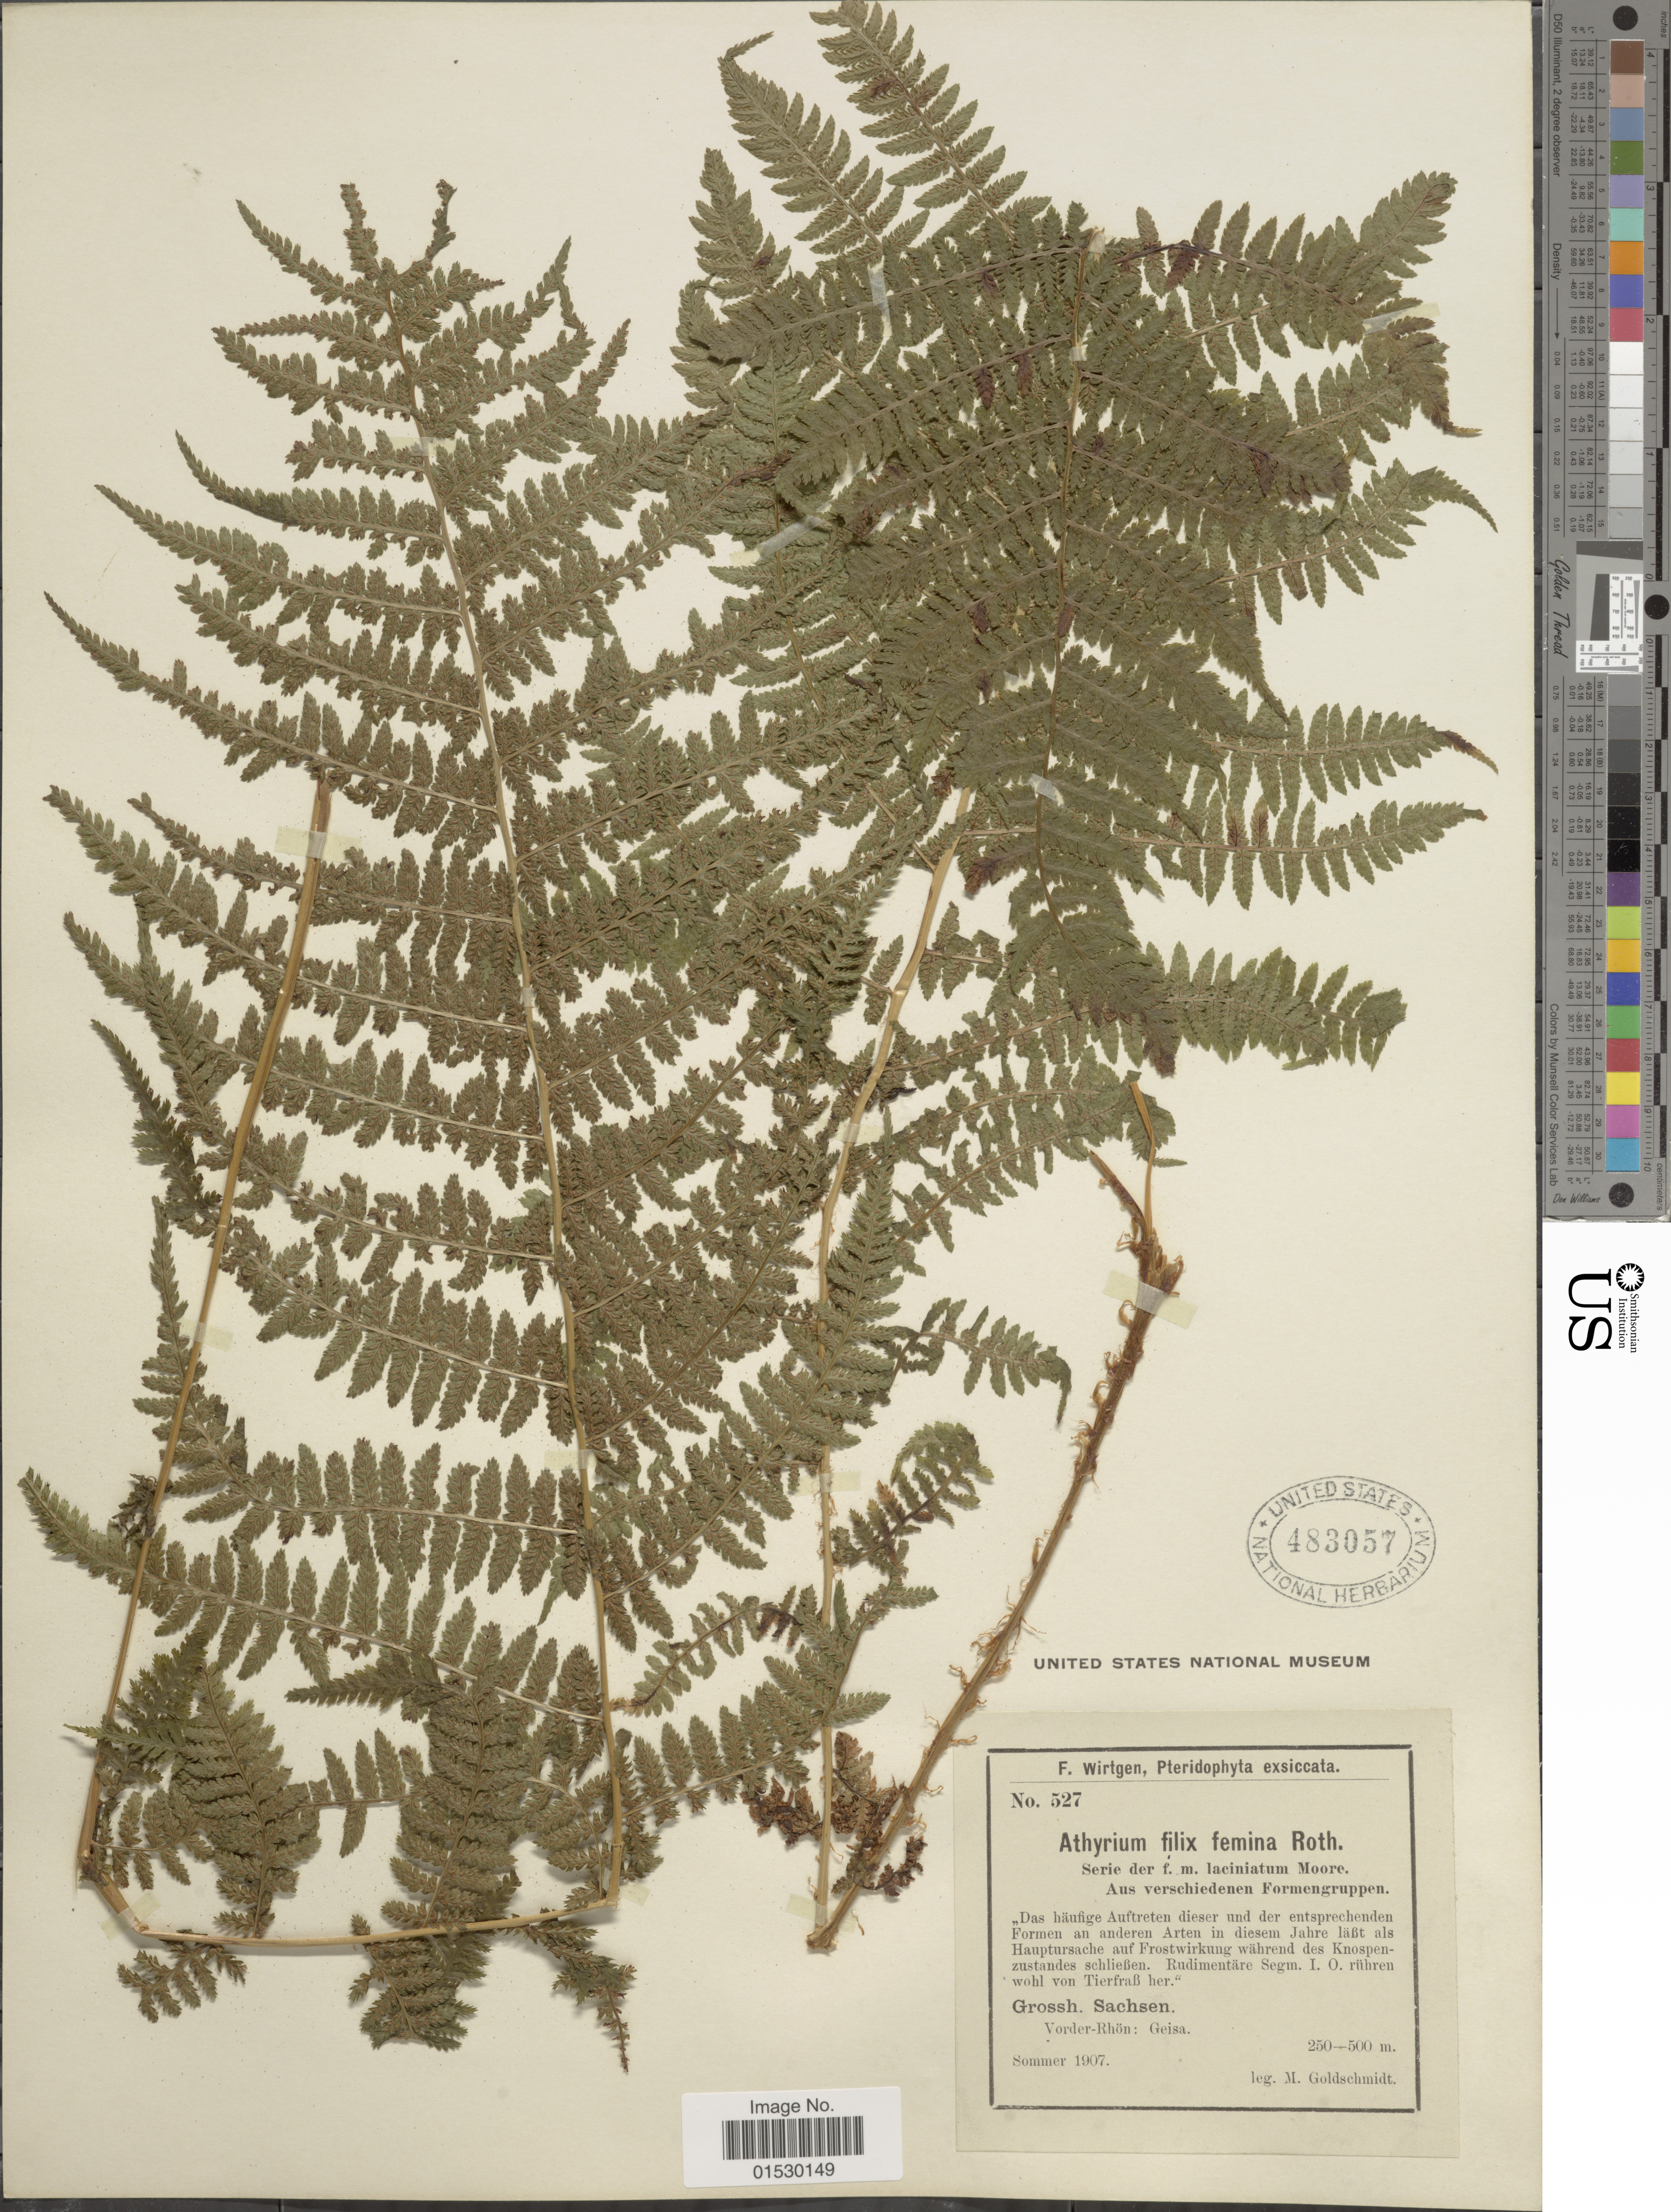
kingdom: Plantae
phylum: Tracheophyta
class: Polypodiopsida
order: Polypodiales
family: Athyriaceae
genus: Athyrium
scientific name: Athyrium filix-femina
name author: (L.) Roth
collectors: M. Goldschmidt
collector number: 527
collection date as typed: sommer 1907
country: Germany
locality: Vorder-Rhon, Geisa [unsure placement]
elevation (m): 250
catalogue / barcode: US 483057